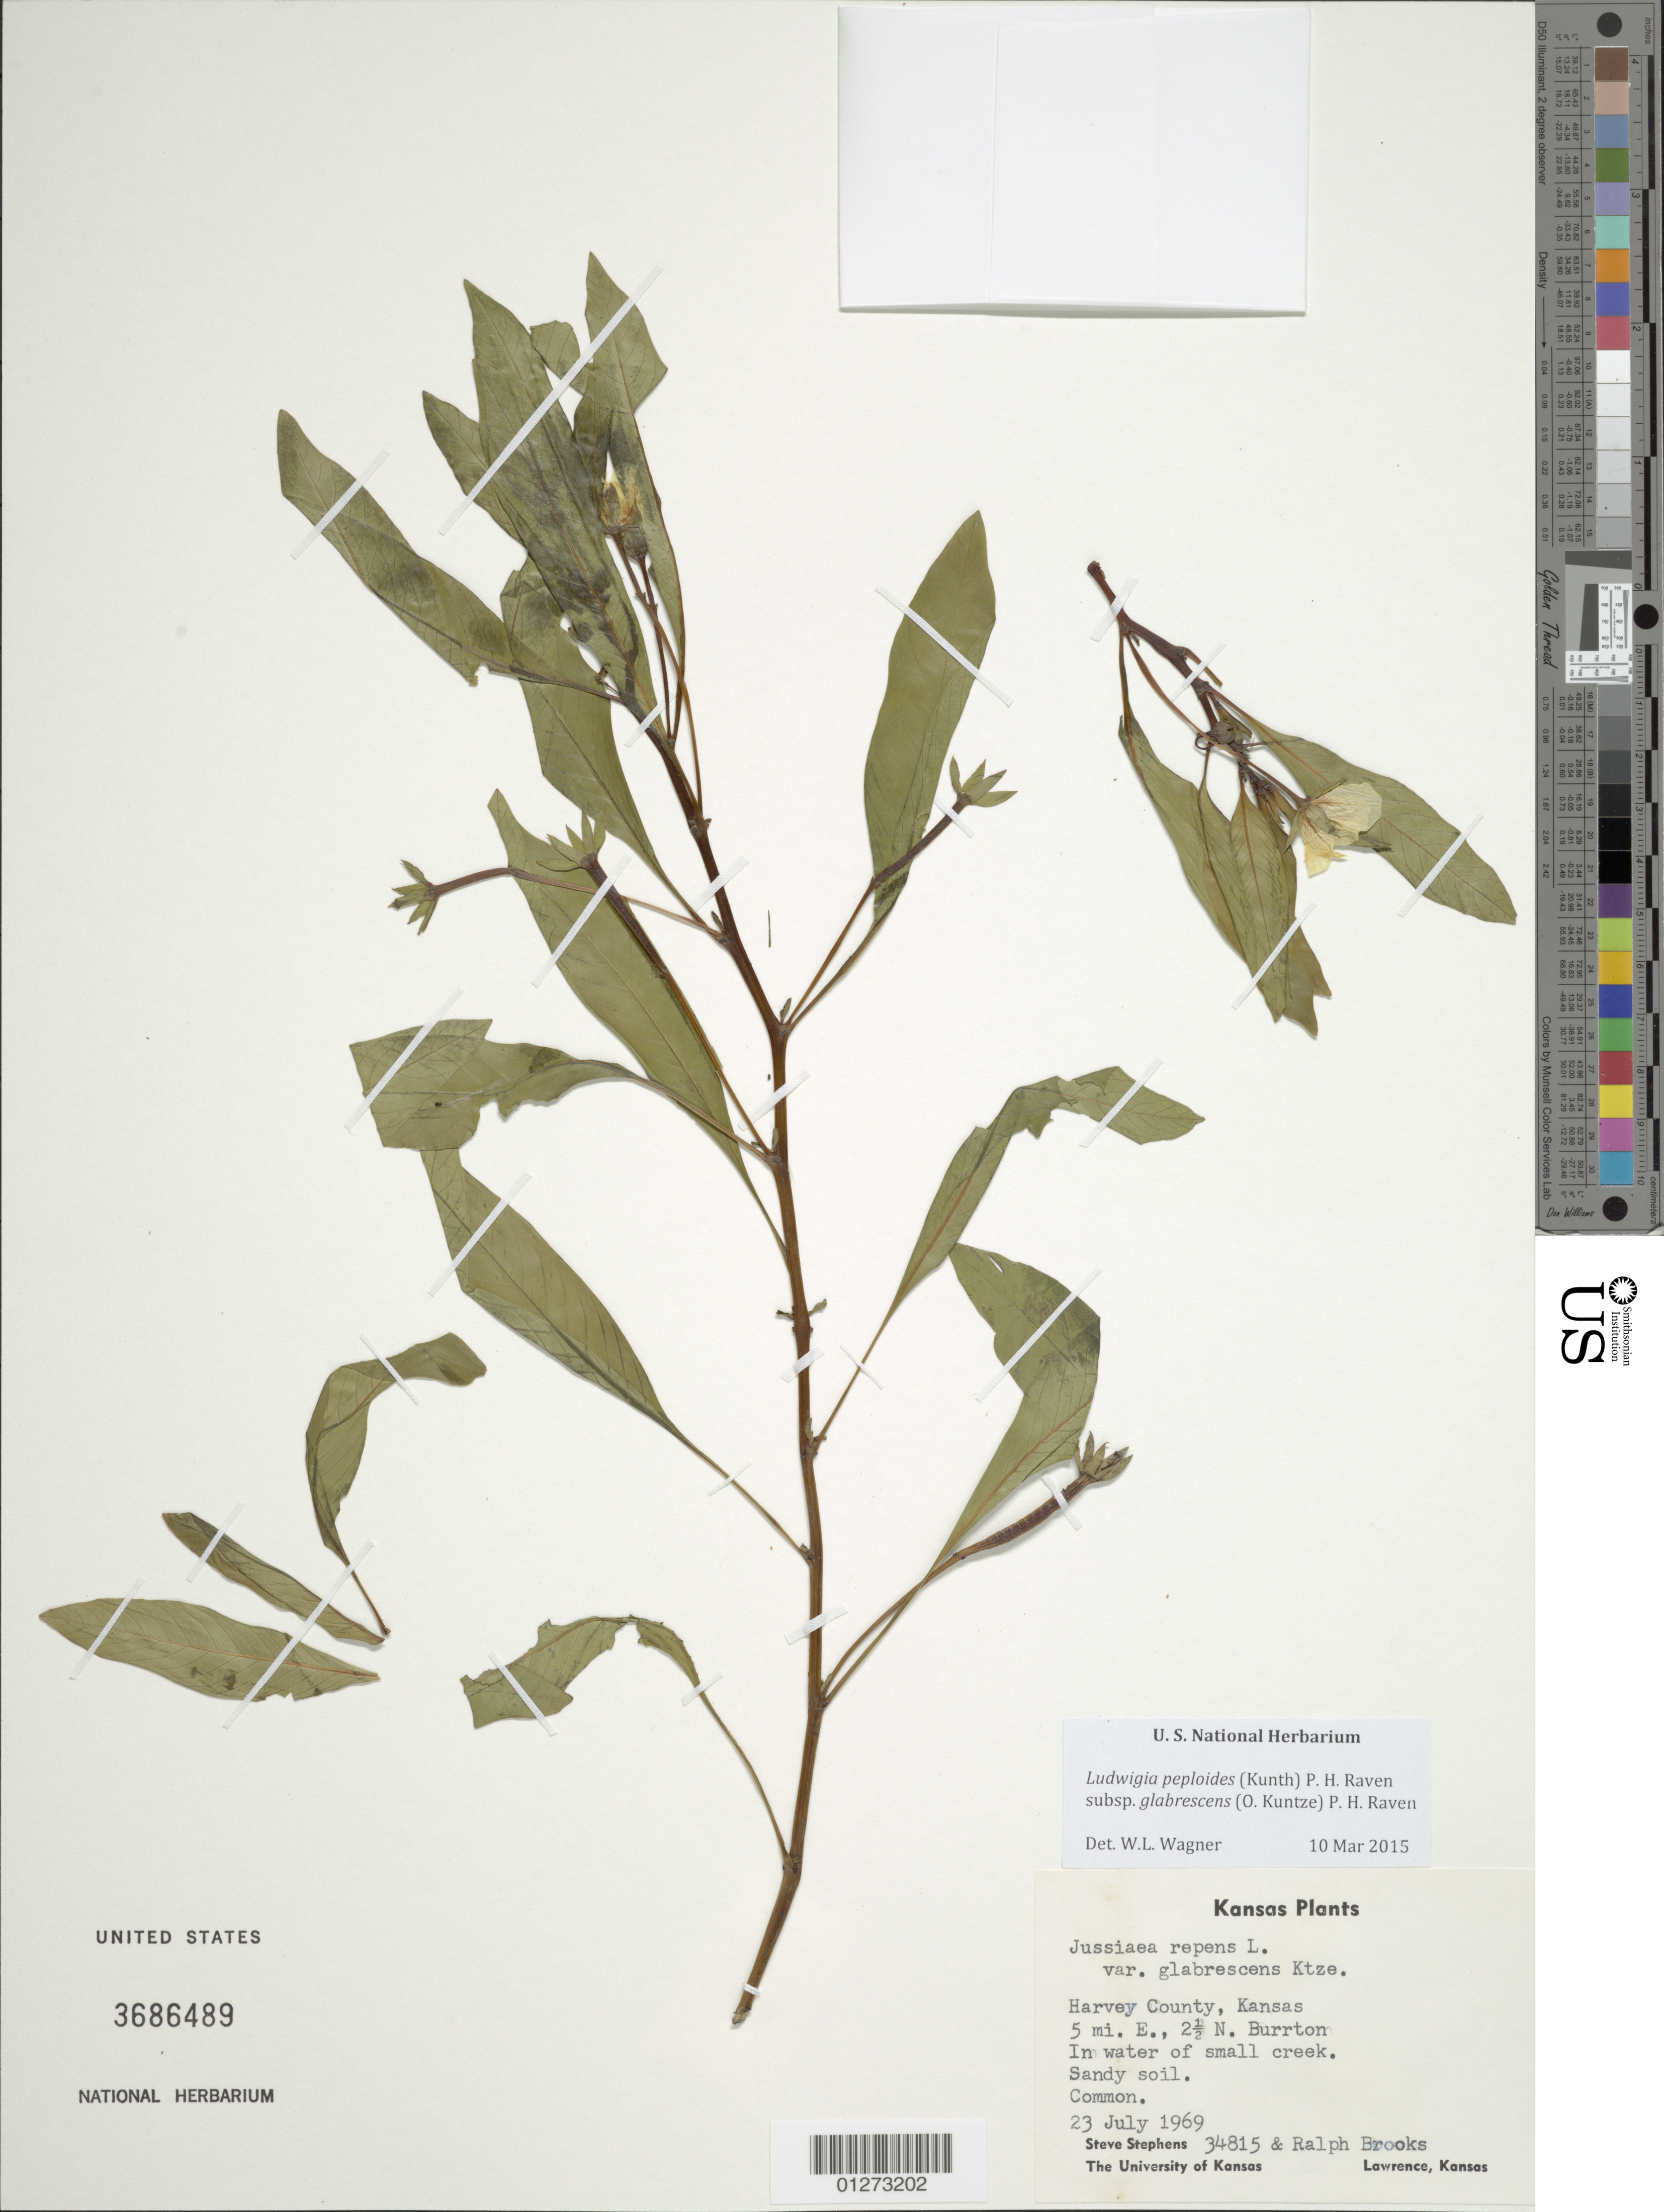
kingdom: Plantae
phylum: Tracheophyta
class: Magnoliopsida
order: Myrtales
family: Onagraceae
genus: Ludwigia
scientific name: Ludwigia peploides subsp. glabrescens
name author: (Kuntze) P.H. Raven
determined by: Wagner, W. L., (BOT), Smithsonian Institution - National Museum of Natural History (UNITED STATES)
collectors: S. Stephens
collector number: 34815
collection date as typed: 23 July 1969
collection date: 1969-07-23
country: United States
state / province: Kansas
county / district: Harvey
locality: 5 mi. E, 2.5 N Burrton, in water of small creek.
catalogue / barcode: US 3686489